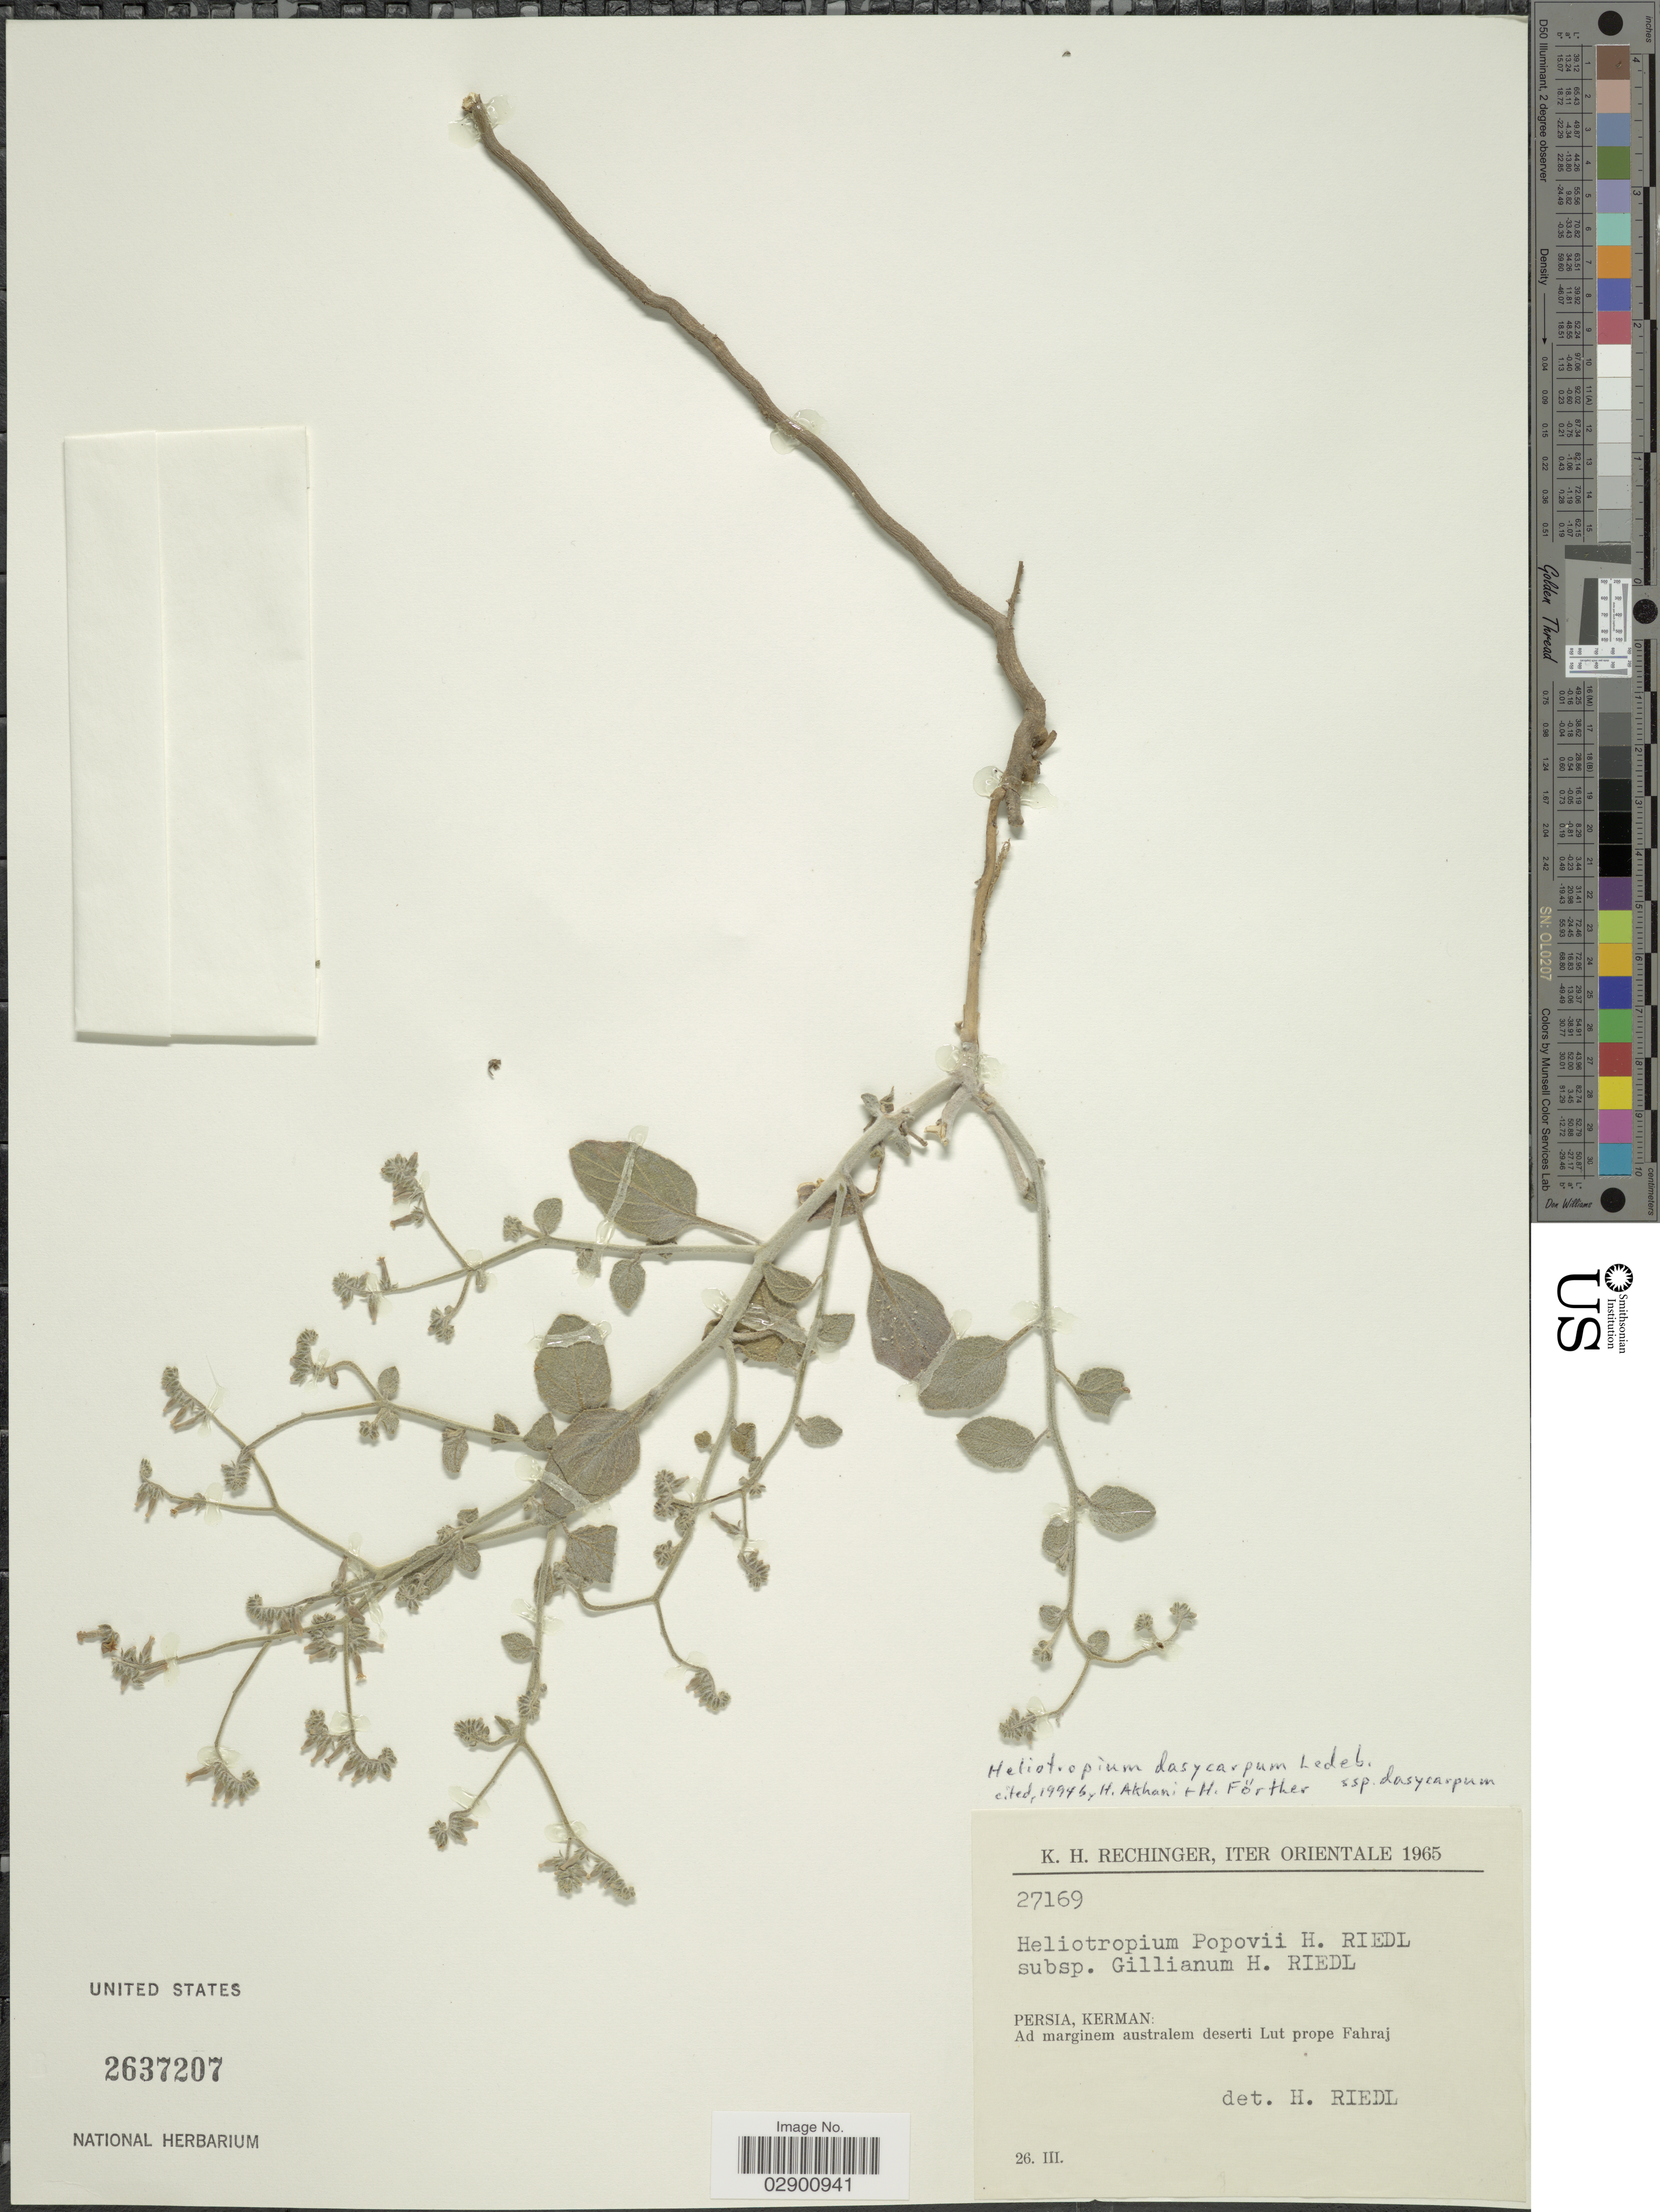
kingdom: Plantae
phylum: Tracheophyta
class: Magnoliopsida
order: Boraginales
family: Heliotropiaceae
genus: Heliotropium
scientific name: Heliotropium dasycarpum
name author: Ledeb.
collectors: K. H. Rechinger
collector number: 27169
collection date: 1965-03-26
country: Iran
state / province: Kerman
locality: Iter Orientale. Persia, Kerman: Ad marginem australem deserti Lut prope Fahraj.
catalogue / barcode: US 2637207